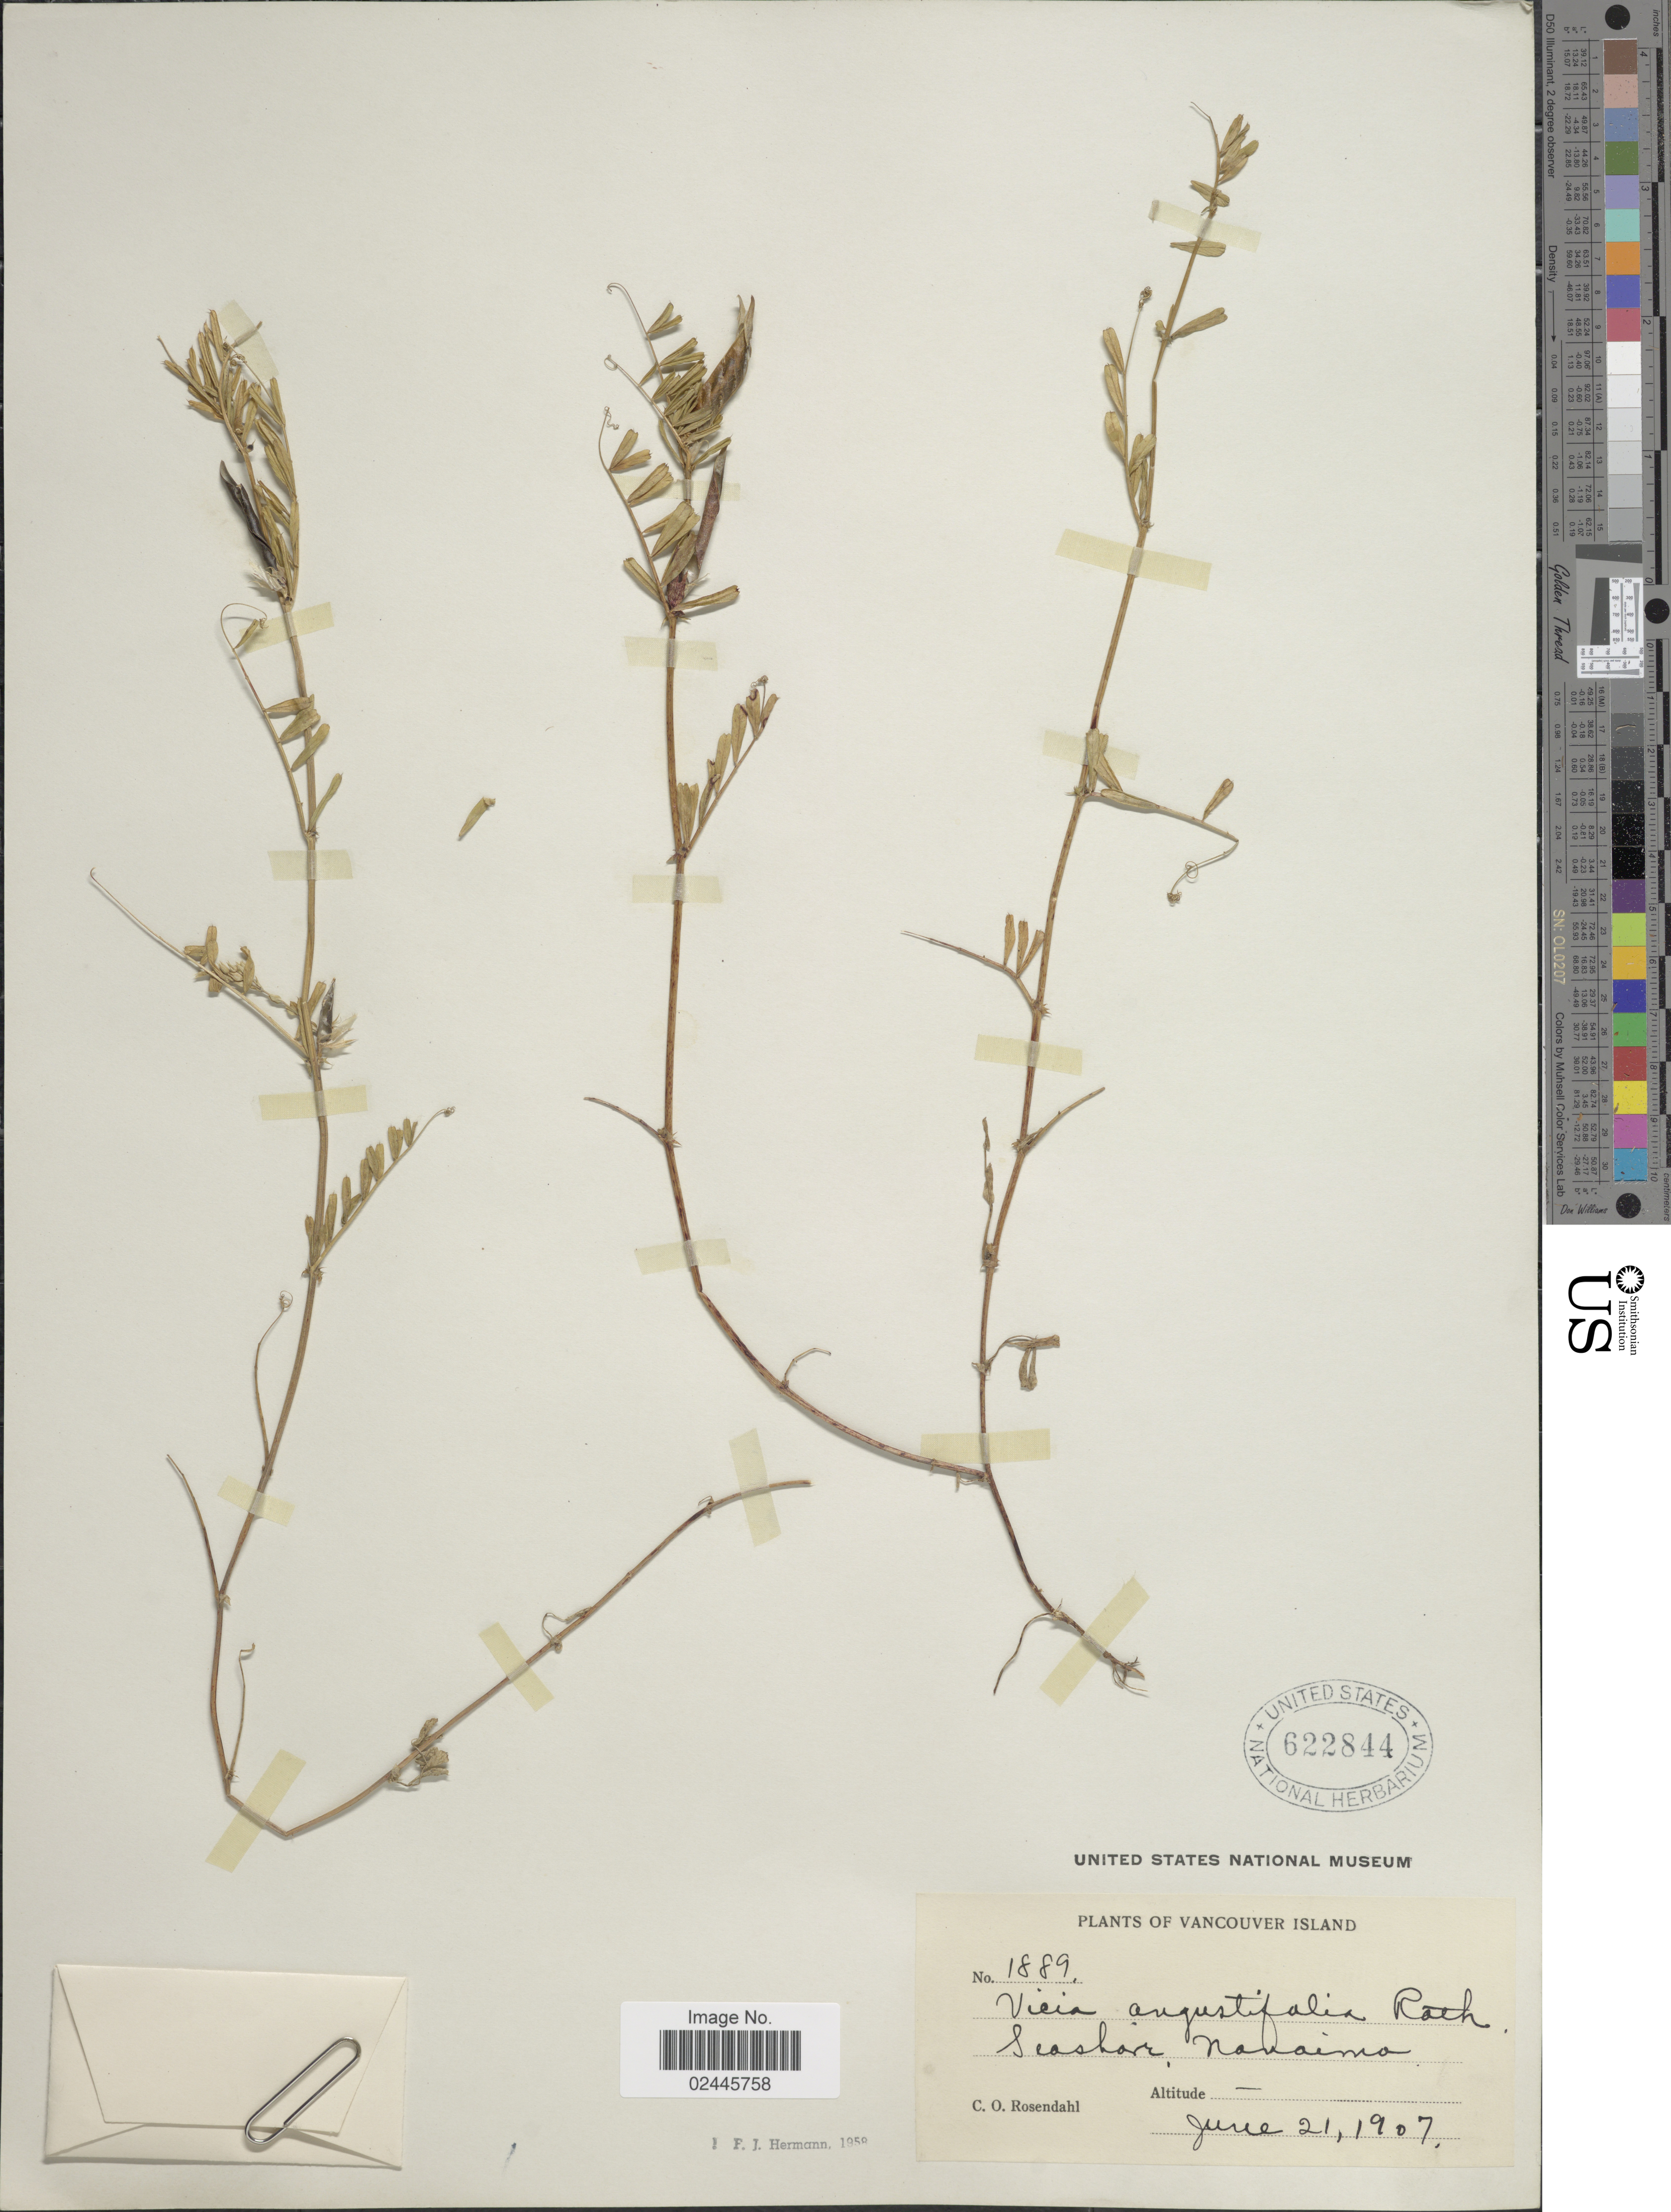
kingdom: Plantae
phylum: Tracheophyta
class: Magnoliopsida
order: Fabales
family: Fabaceae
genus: Vicia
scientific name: Vicia angustifolia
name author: L.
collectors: C. O. Rosendahl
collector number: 1889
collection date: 1907-06-21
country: Canada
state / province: British Columbia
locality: Vancouver Island, Seashore, Nanaimo.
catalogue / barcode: US 622844